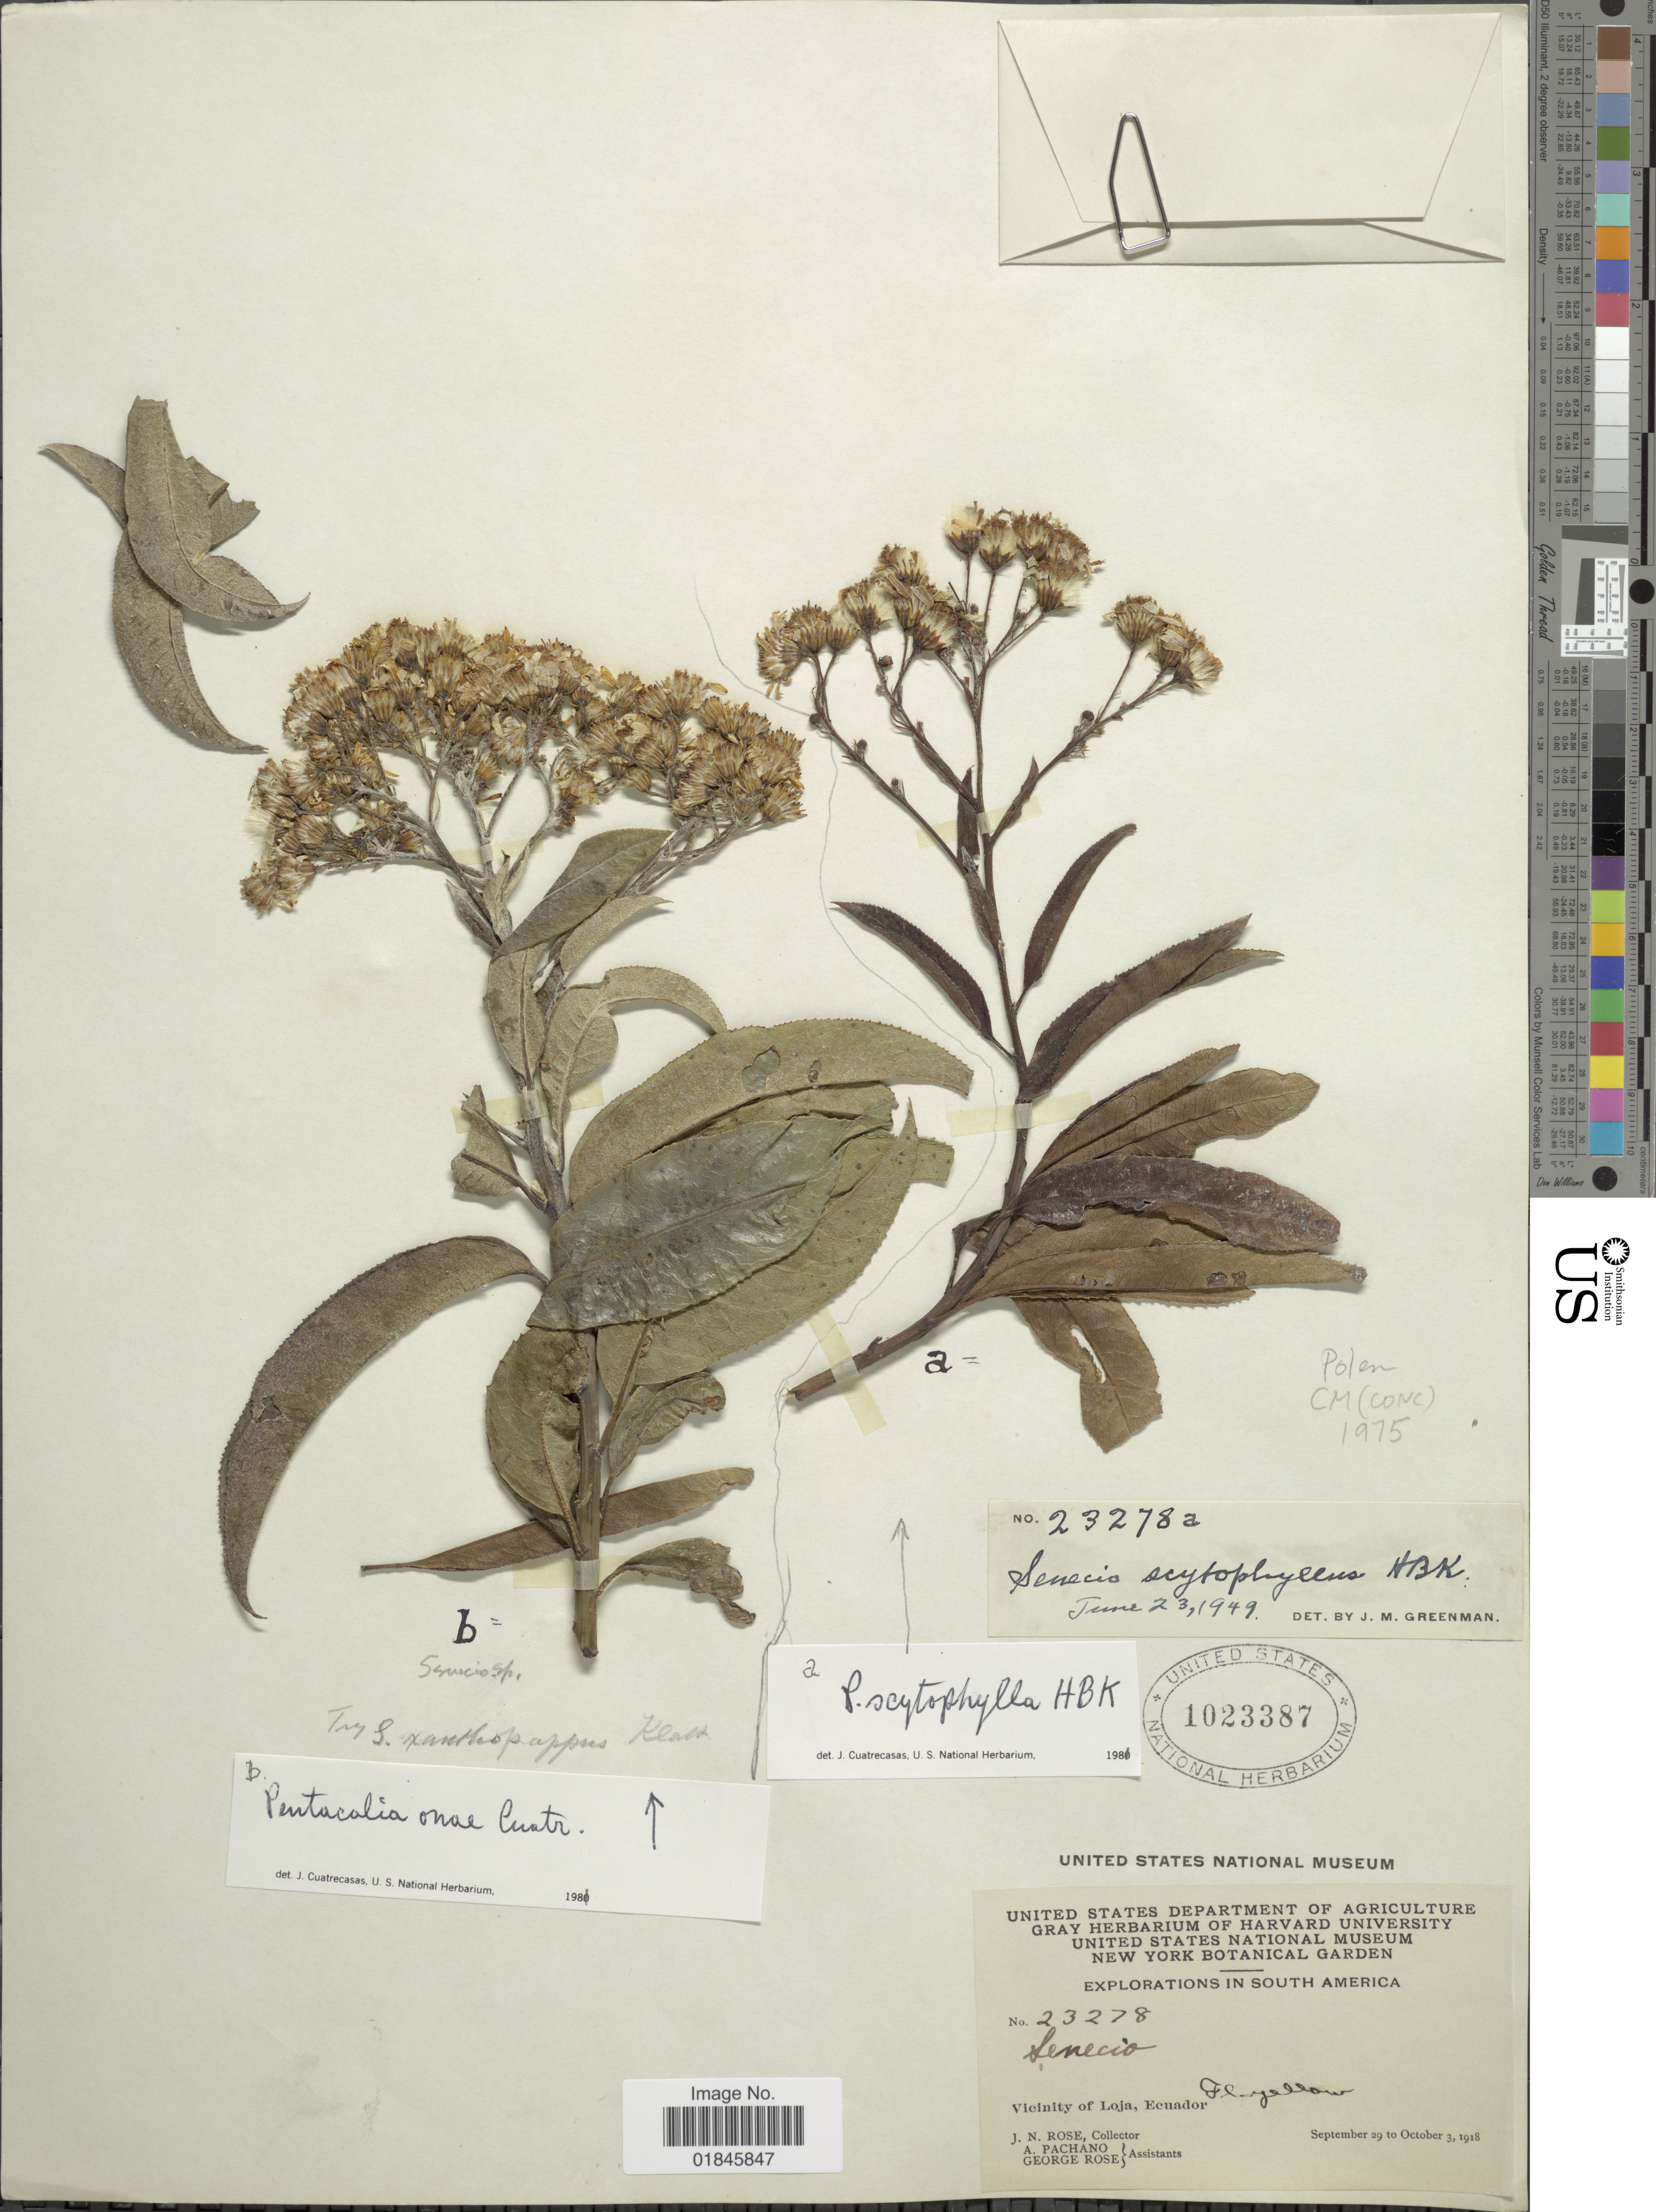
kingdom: Plantae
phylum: Tracheophyta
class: Magnoliopsida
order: Asterales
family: Asteraceae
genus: Pentacalia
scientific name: Pentacalia scitophylla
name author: Kunth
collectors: J. N. Rose, A. Pachano & G. Rose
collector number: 23278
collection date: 1918-09-29/1918-10-03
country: Ecuador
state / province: Loja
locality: Vicinity of Loja, Ecuador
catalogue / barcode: US 1023387